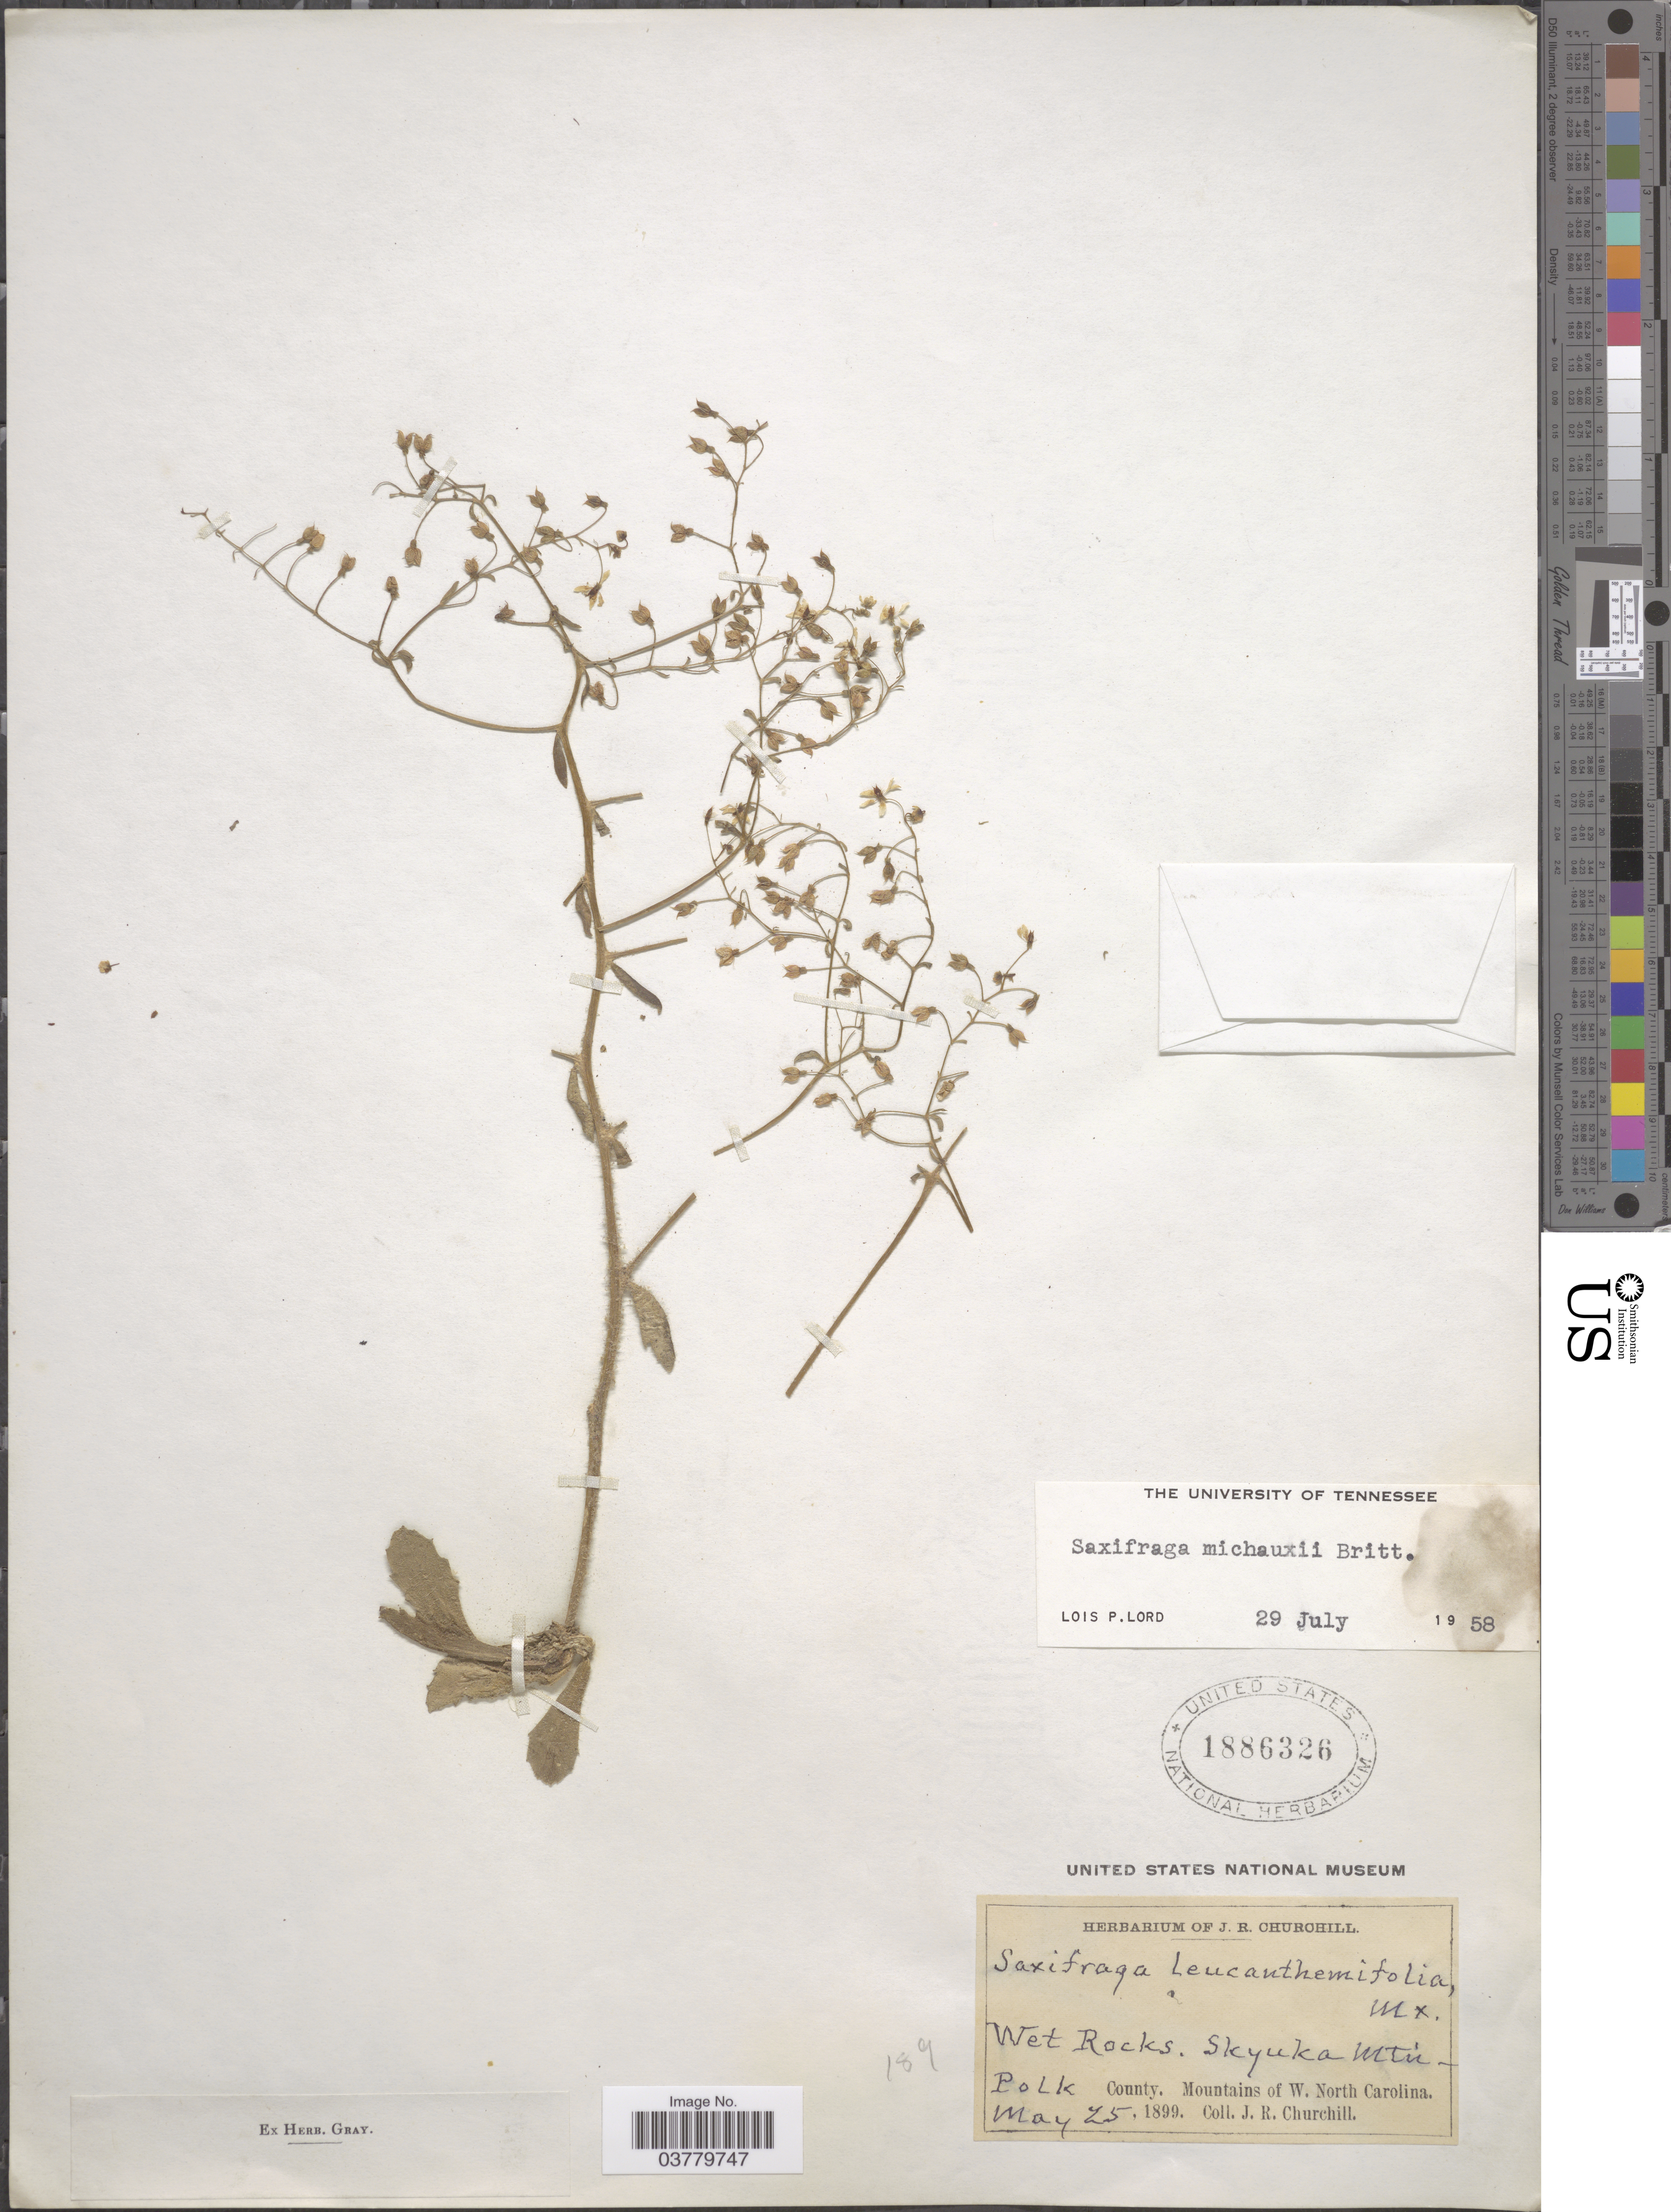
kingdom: Plantae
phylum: Tracheophyta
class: Magnoliopsida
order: Saxifragales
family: Saxifragaceae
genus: Micranthes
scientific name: Micranthes petiolaris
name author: (Raf.) Bush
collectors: J. Churchill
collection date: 1899-05-25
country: United States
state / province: North Carolina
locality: Wet Rocks. Skyuka Mtn-Polk County. Mountains of W. North Carolina.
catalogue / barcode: US 1886326